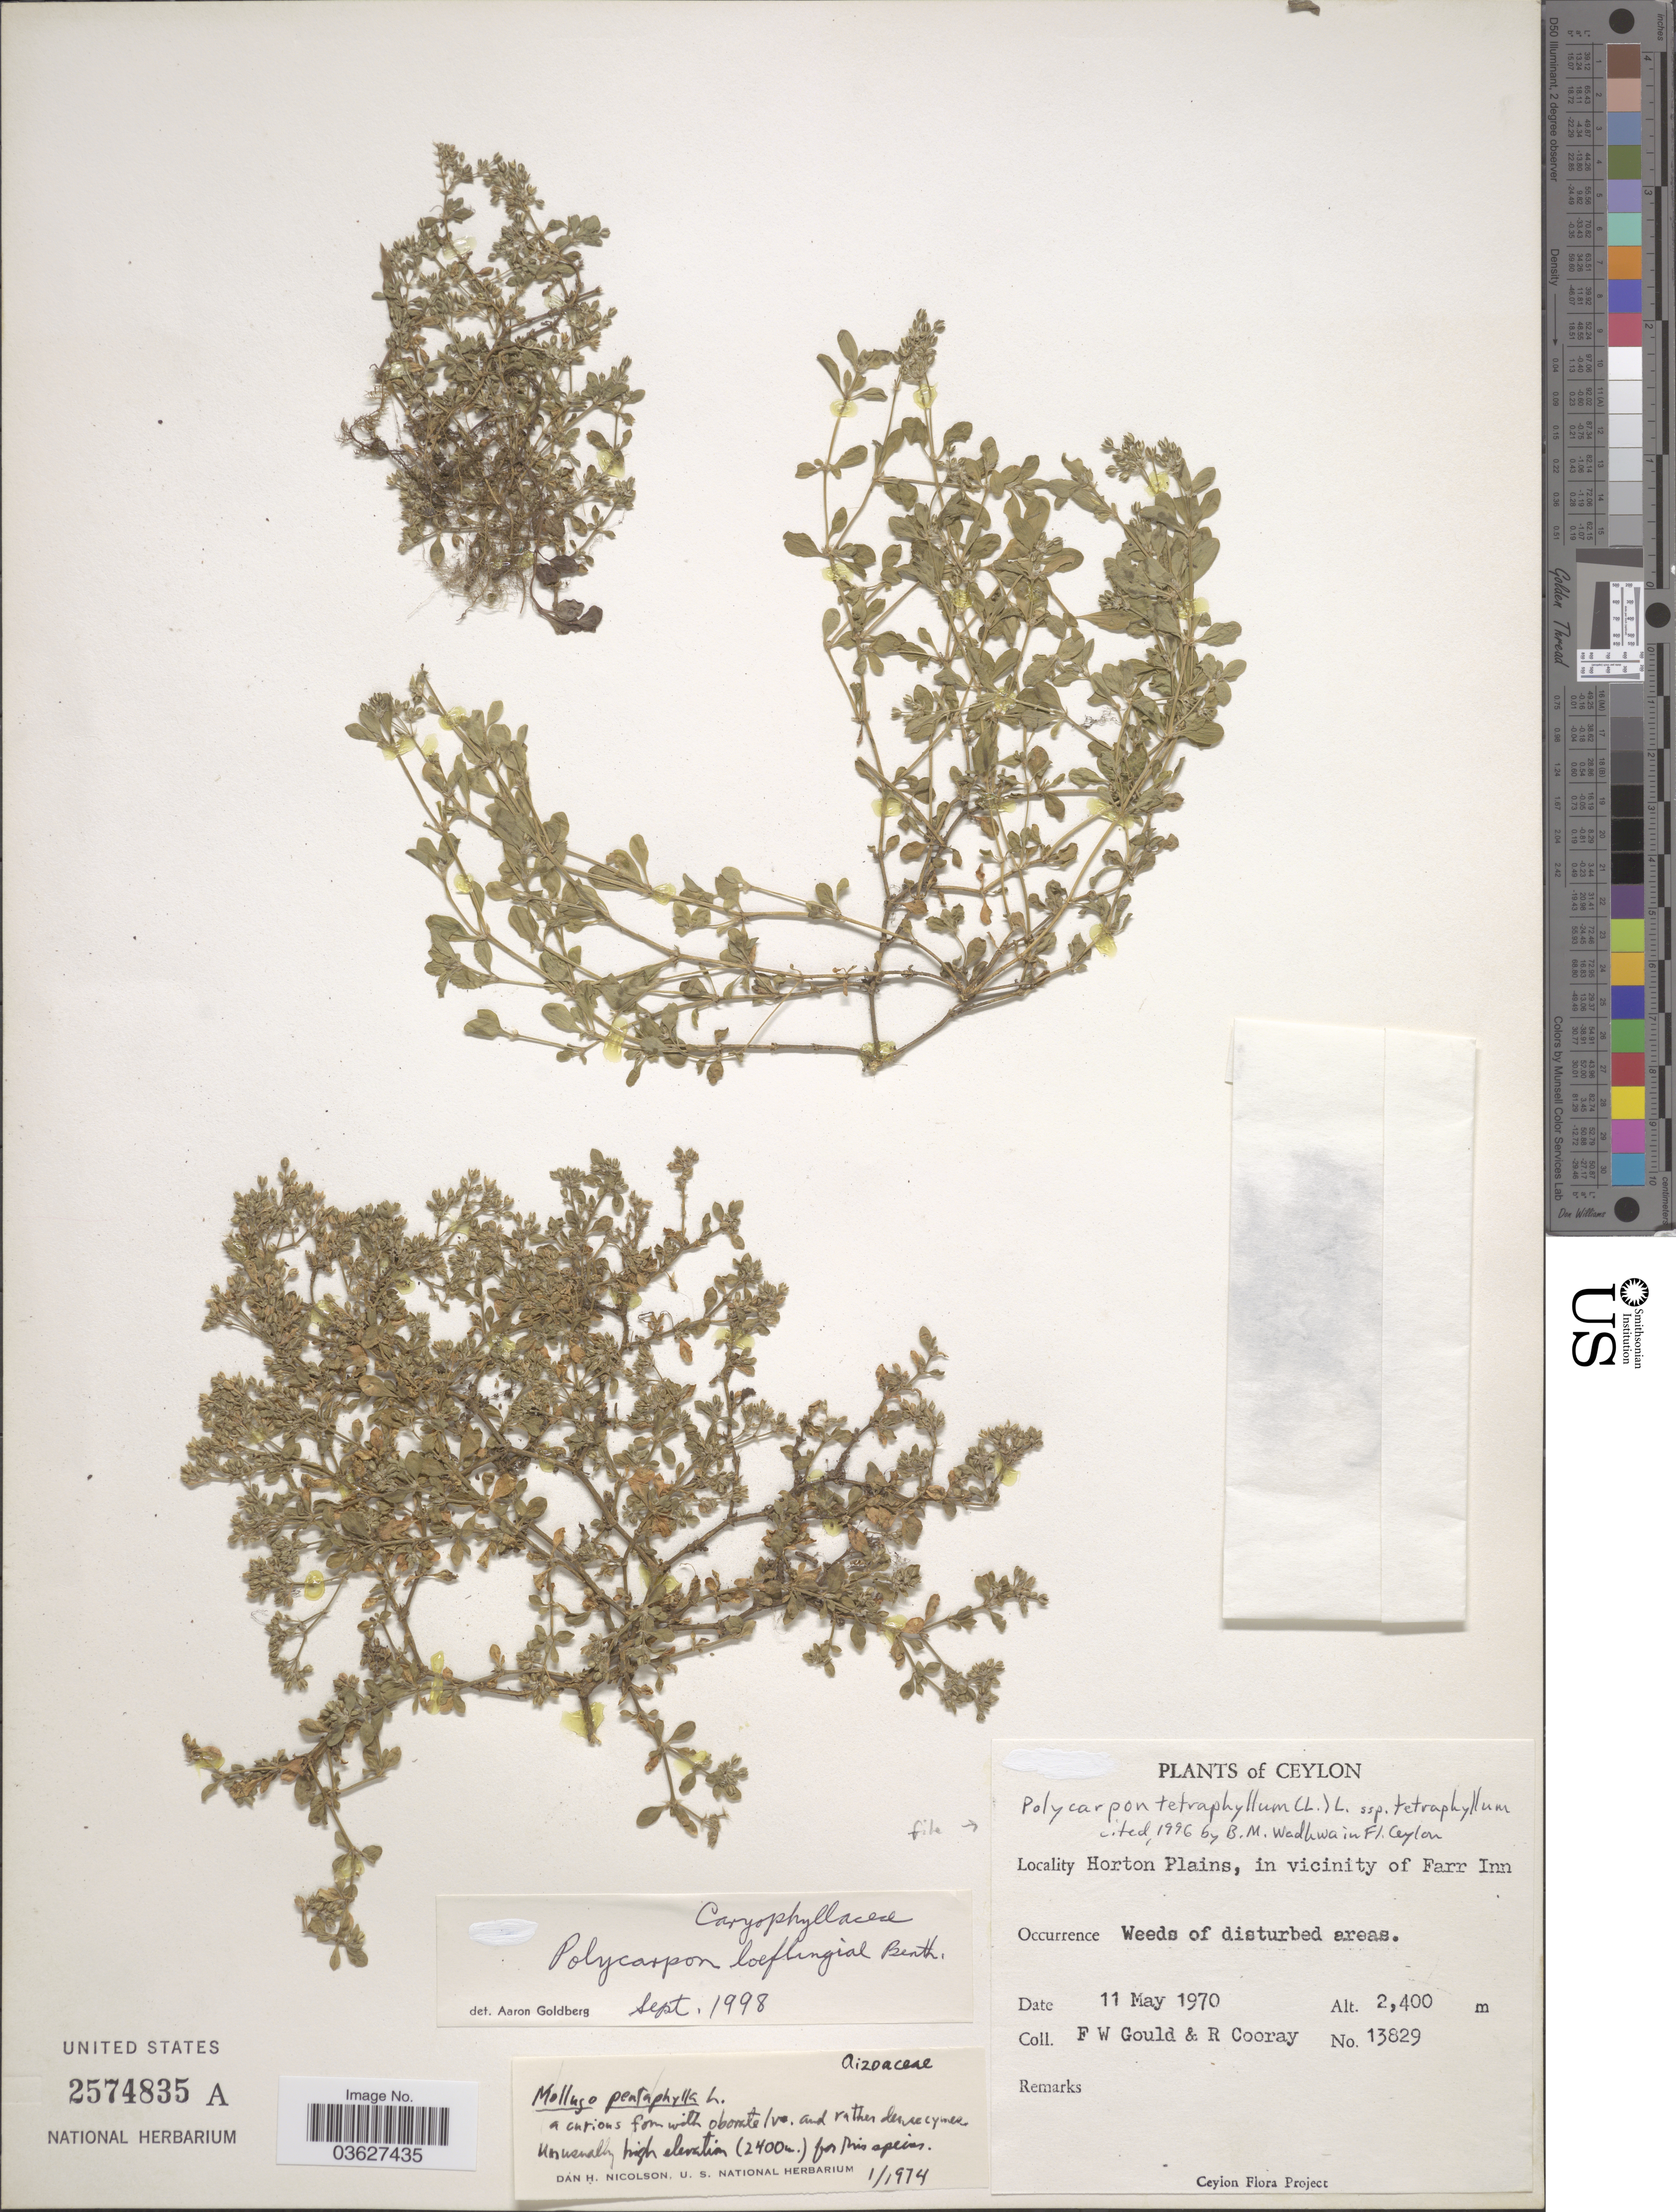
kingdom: Plantae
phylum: Tracheophyta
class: Magnoliopsida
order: Caryophyllales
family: Caryophyllaceae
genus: Polycarpon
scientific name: Polycarpon tetraphyllum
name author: (L.) L.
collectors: F. W. Gould & R. Cooray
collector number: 13829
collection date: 1970-05-11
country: Sri Lanka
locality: Ceylon. Horton Plains, in vicinity of Farr Inn.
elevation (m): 2400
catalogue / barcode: US 2574835A